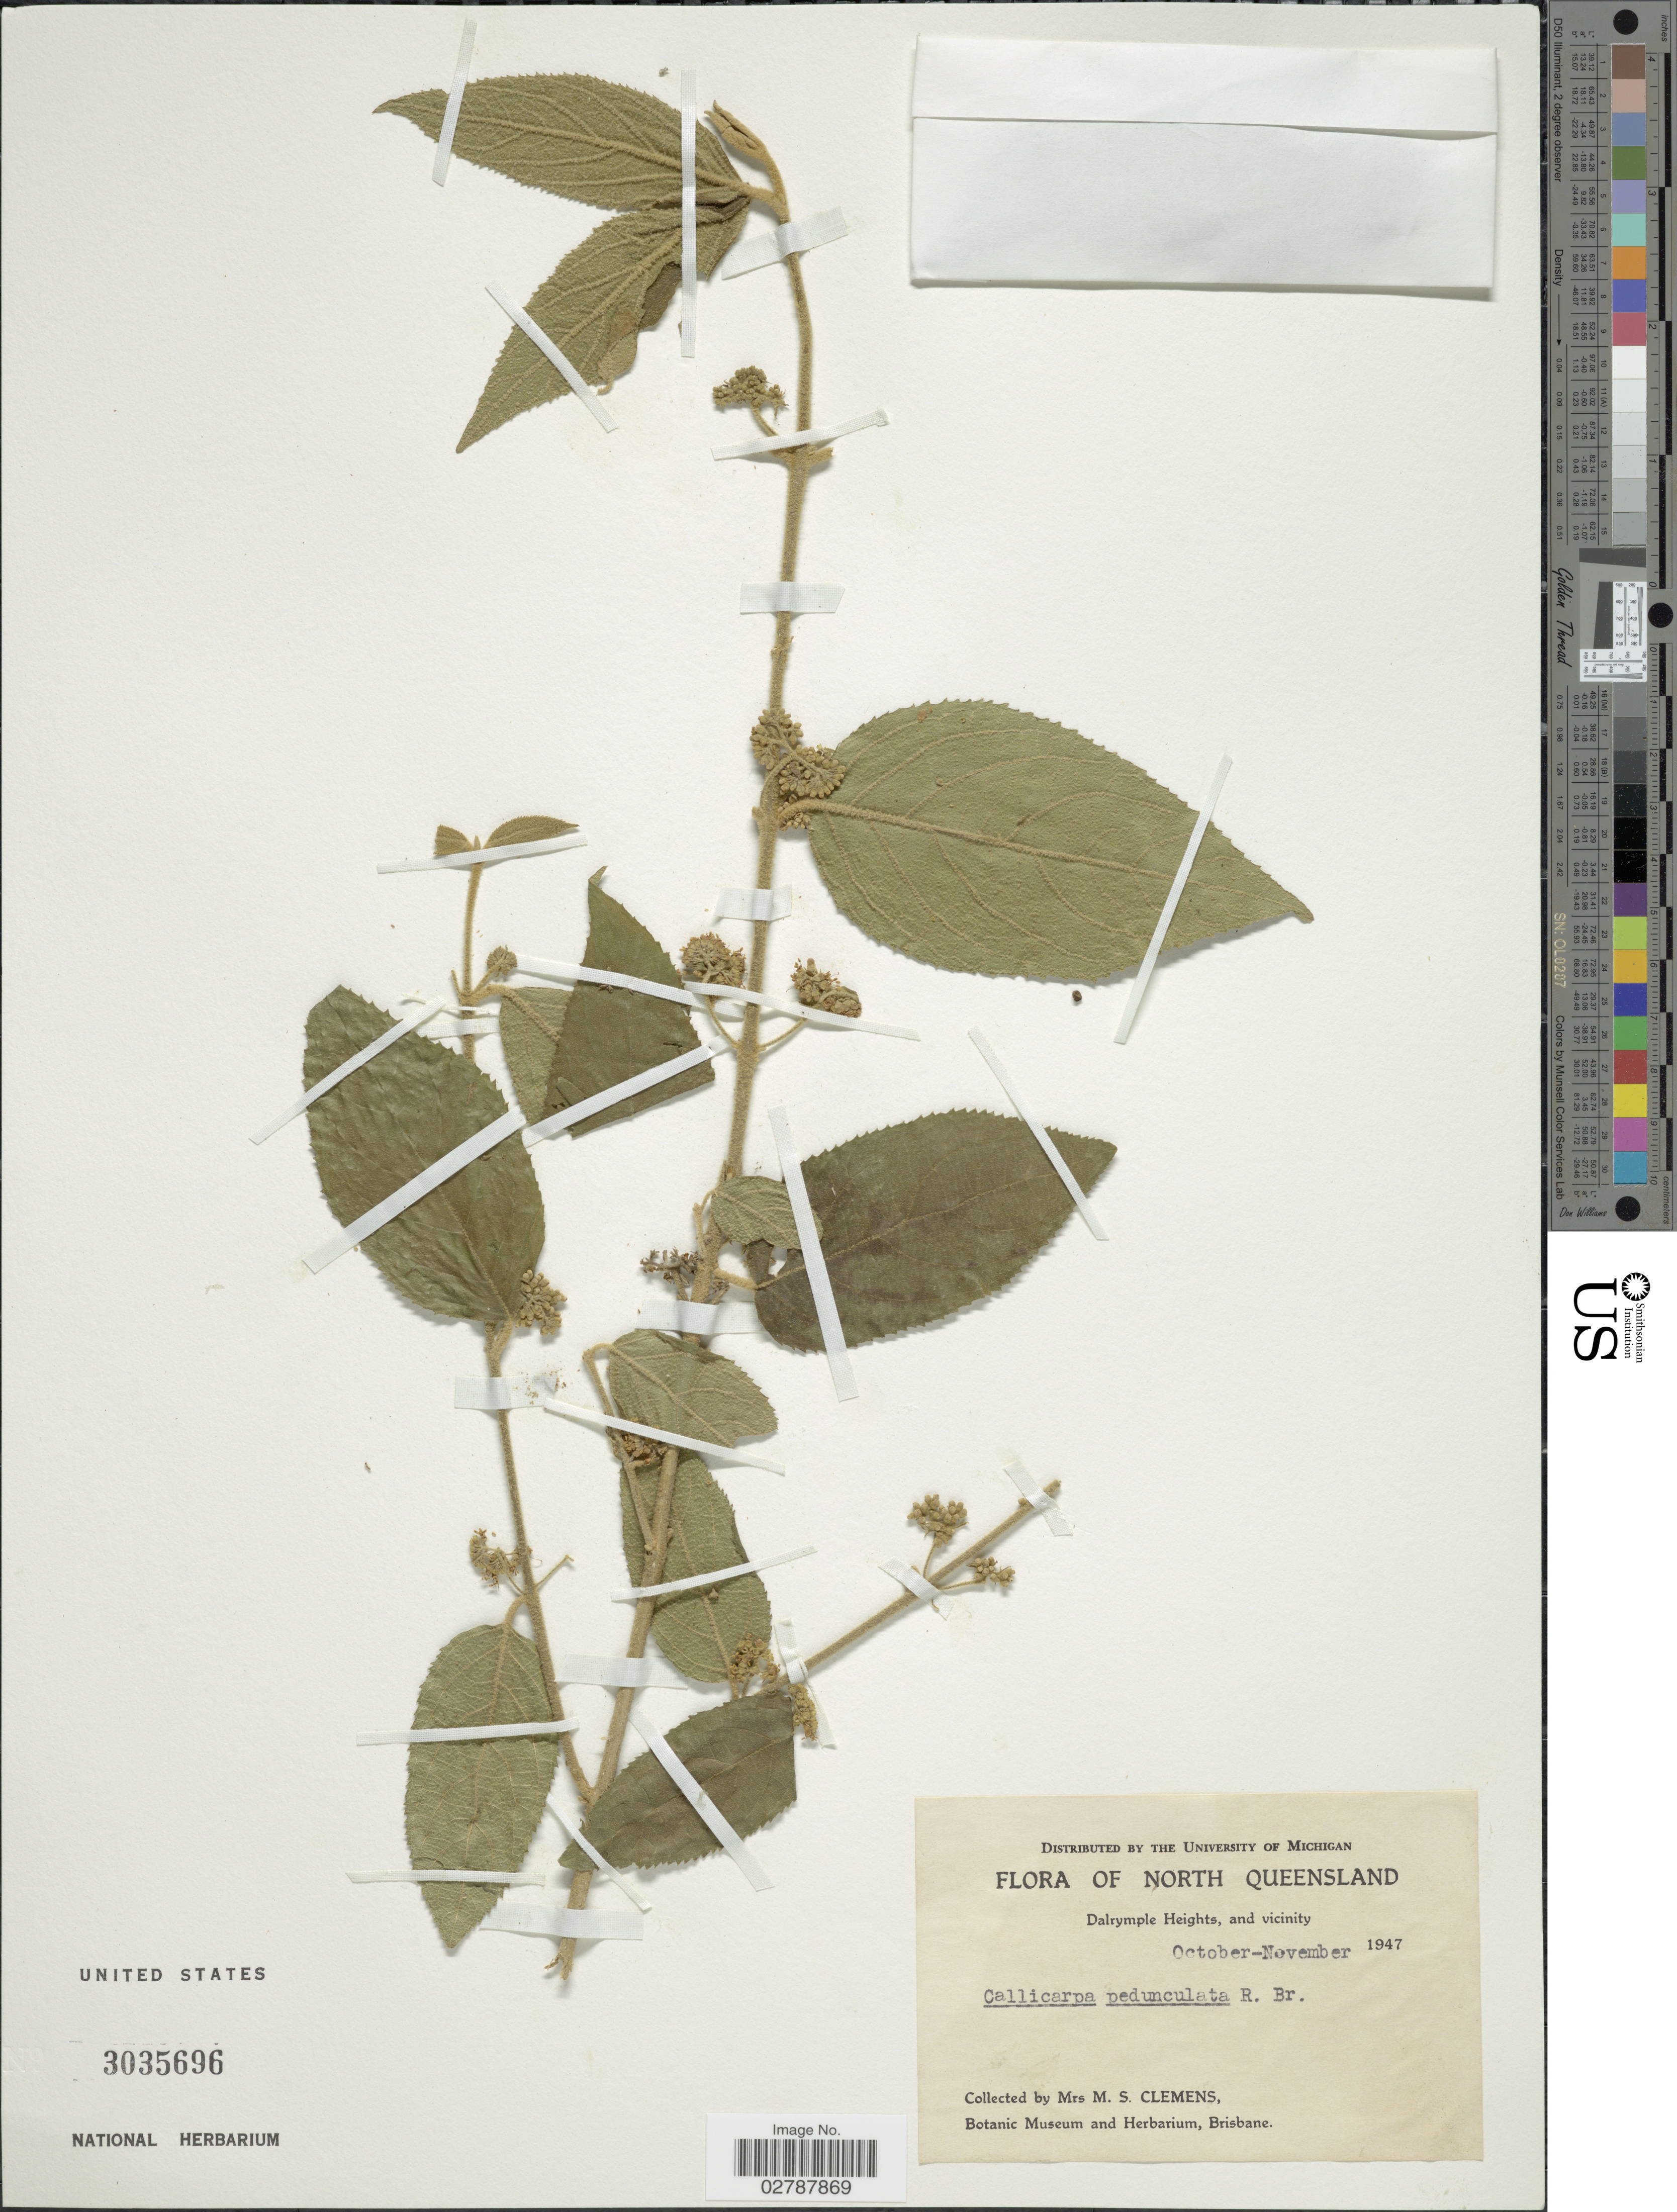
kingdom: Plantae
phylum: Tracheophyta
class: Magnoliopsida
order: Lamiales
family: Lamiaceae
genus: Callicarpa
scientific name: Callicarpa pedunculata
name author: R. Br.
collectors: M. S. Clemens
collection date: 1947-10/1947-11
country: Australia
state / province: Queensland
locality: North Queensland. Dalrymple Heights, and vicinity.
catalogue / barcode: US 3035696